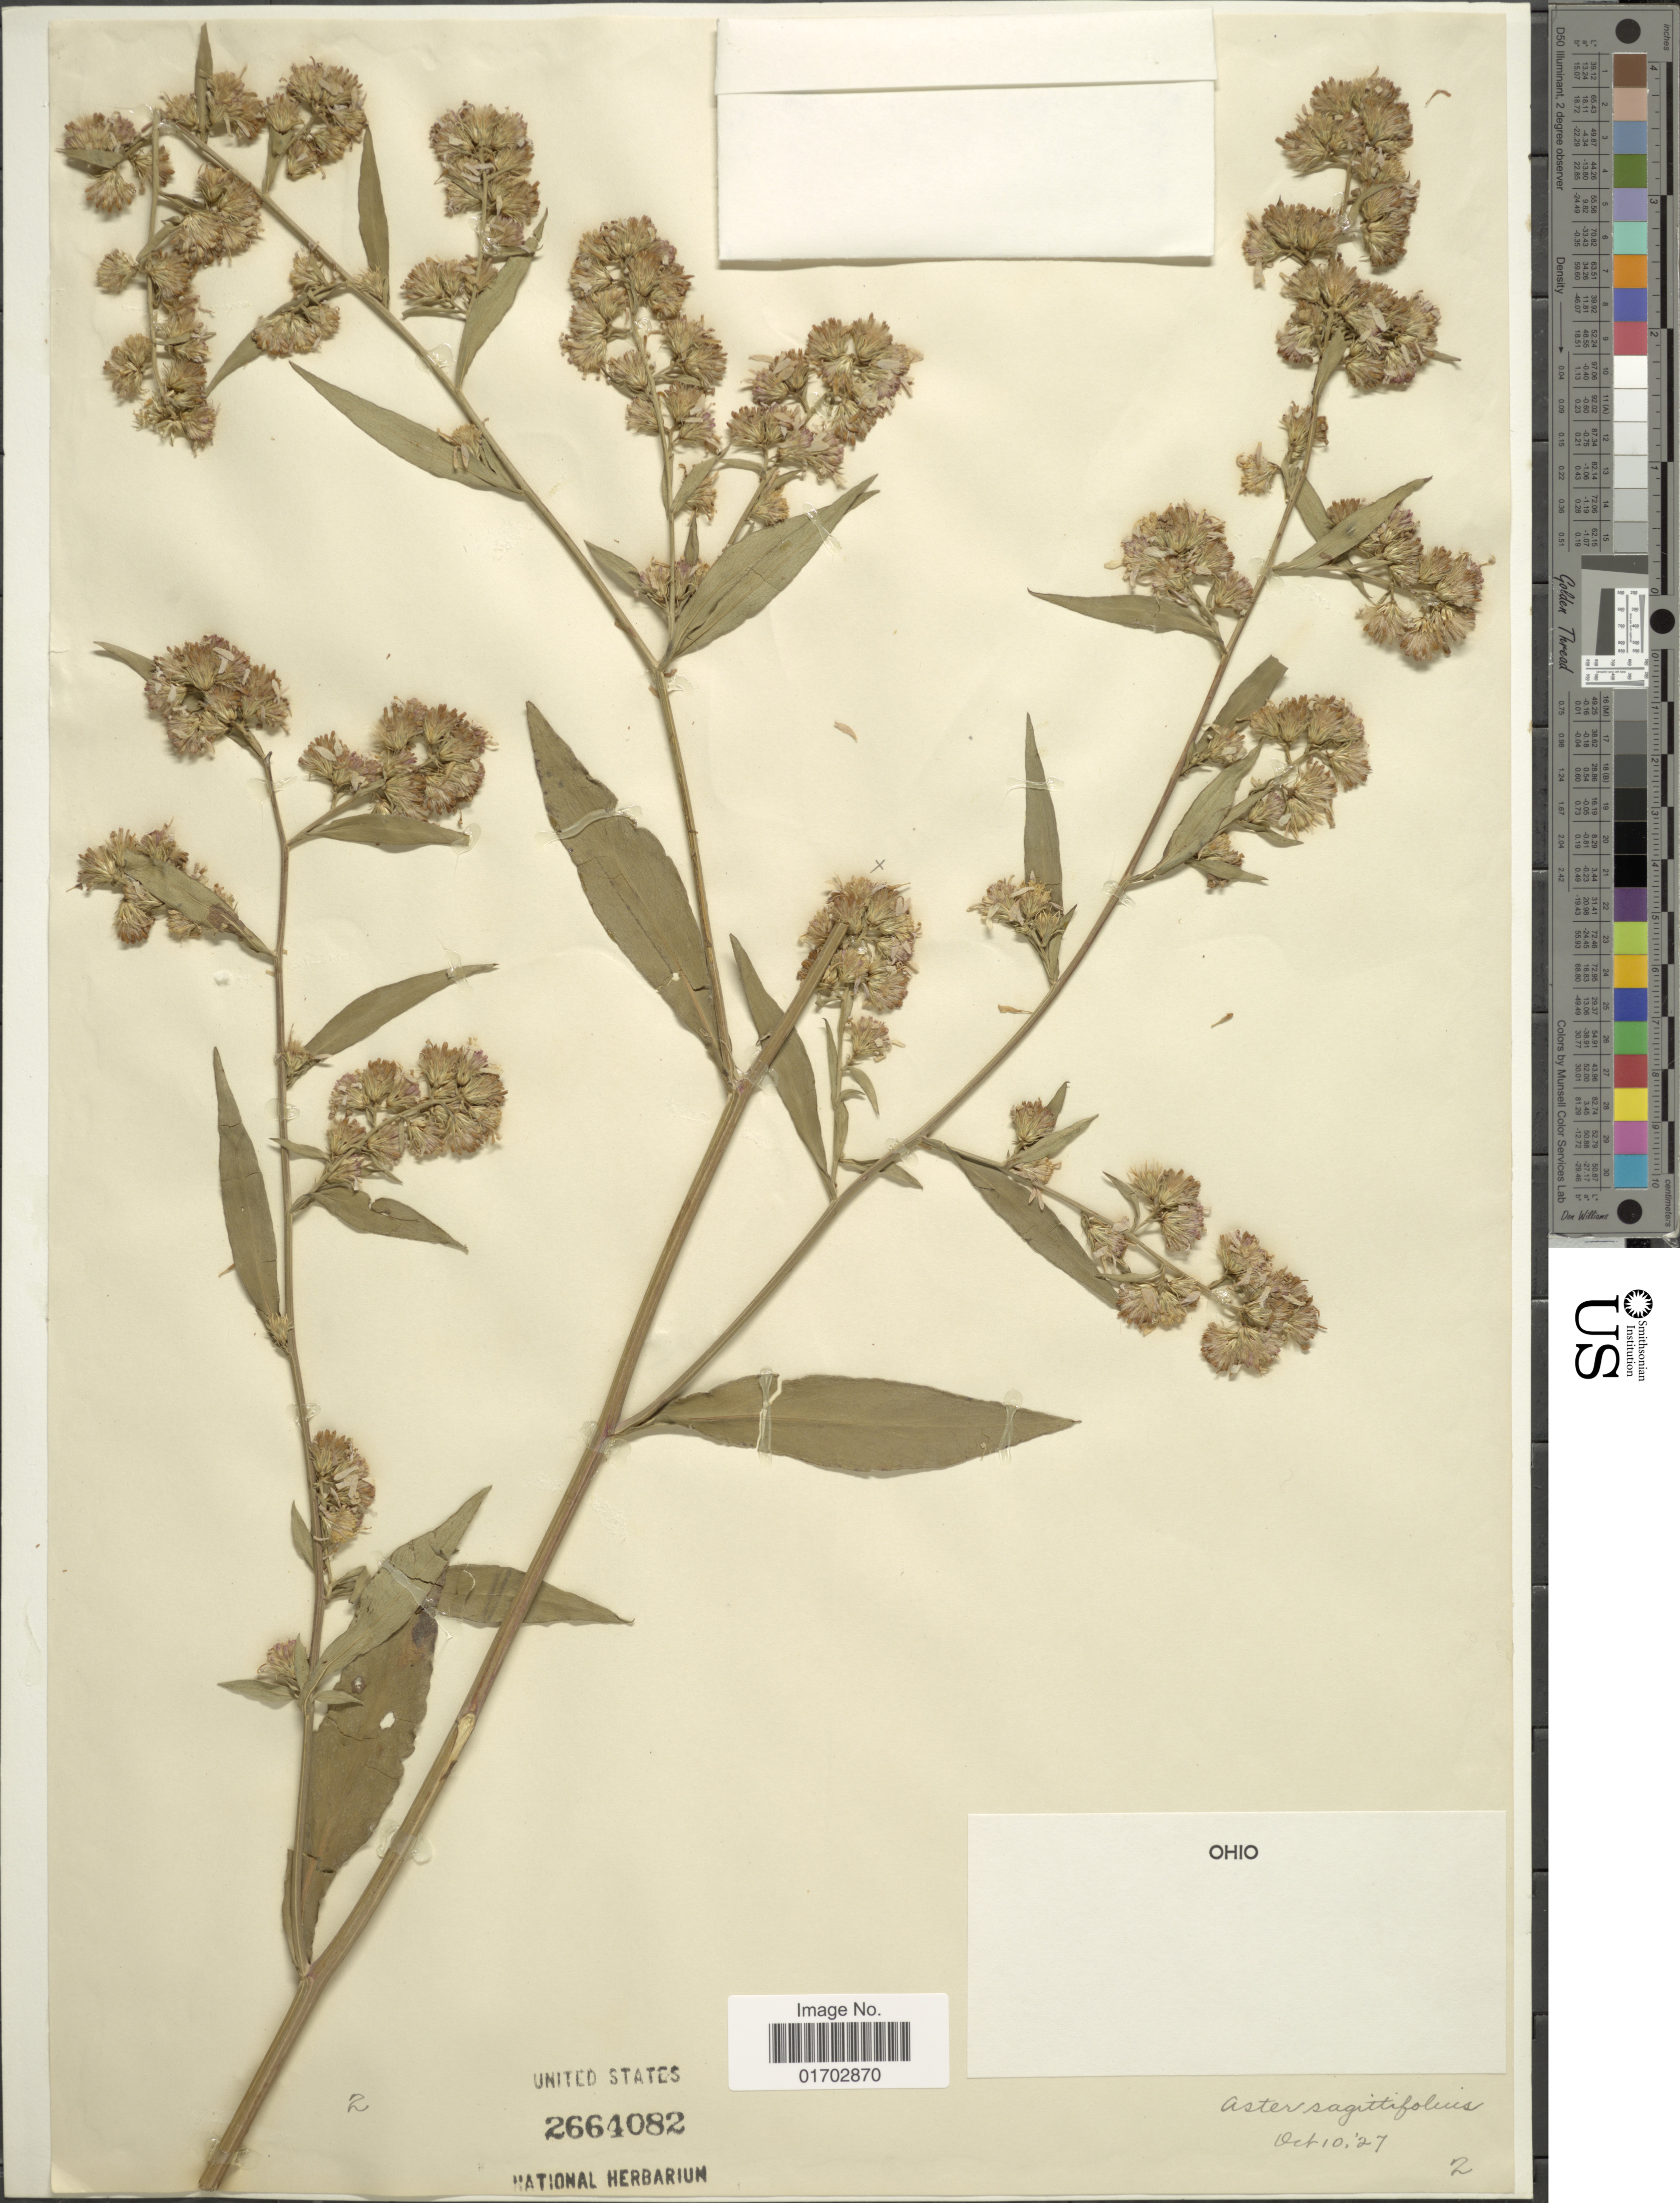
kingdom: Plantae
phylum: Tracheophyta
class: Magnoliopsida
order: Asterales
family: Asteraceae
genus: Symphyotrichum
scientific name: Symphyotrichum sagittifolium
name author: (Wedem. ex Willd.) G.L. Nesom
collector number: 2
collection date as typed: Transcribed d/m/y: 10/10/27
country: United States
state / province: Ohio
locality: Ohio.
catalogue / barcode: US 2664082